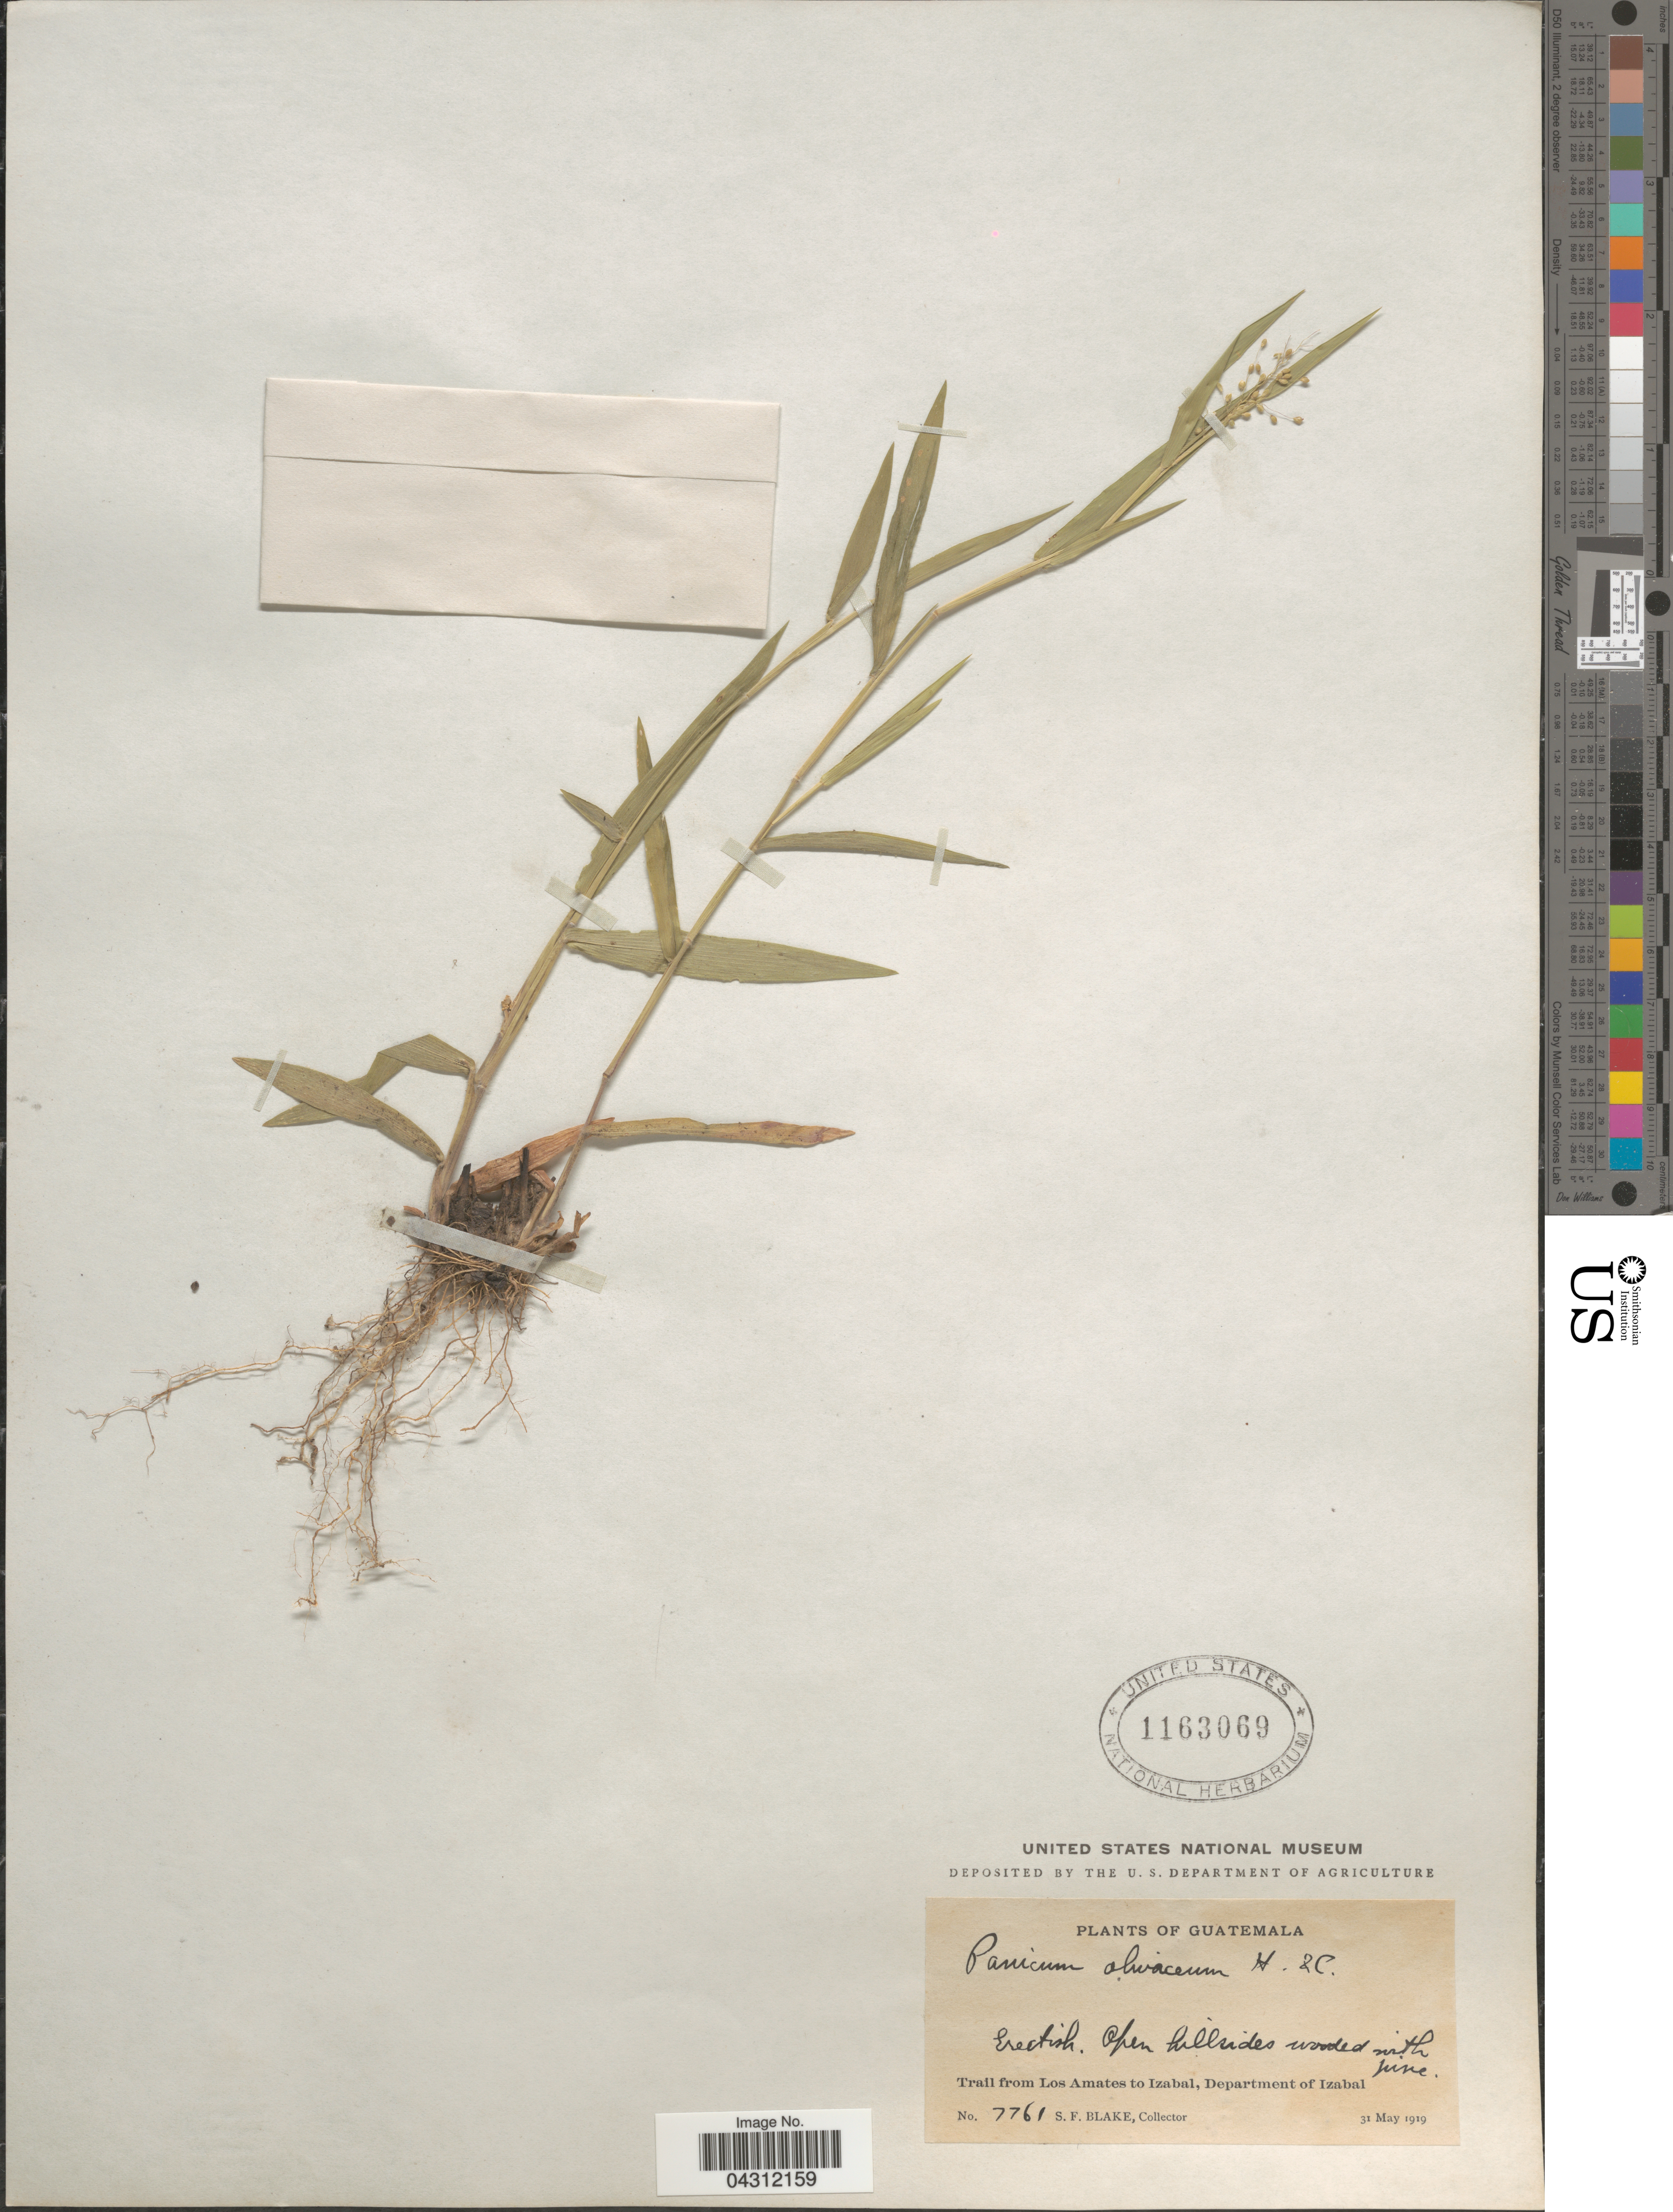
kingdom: Plantae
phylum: Tracheophyta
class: Liliopsida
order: Poales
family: Poaceae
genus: Dichanthelium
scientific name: Dichanthelium acuminatum var. acuminatum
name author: (Sw.) Gould & C.A. Clark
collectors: S. Blake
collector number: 7761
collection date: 1919-05-31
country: Guatemala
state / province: Izabal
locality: Trail from Los Amates to Izabal, Department of Izabal.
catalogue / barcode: US 1163069